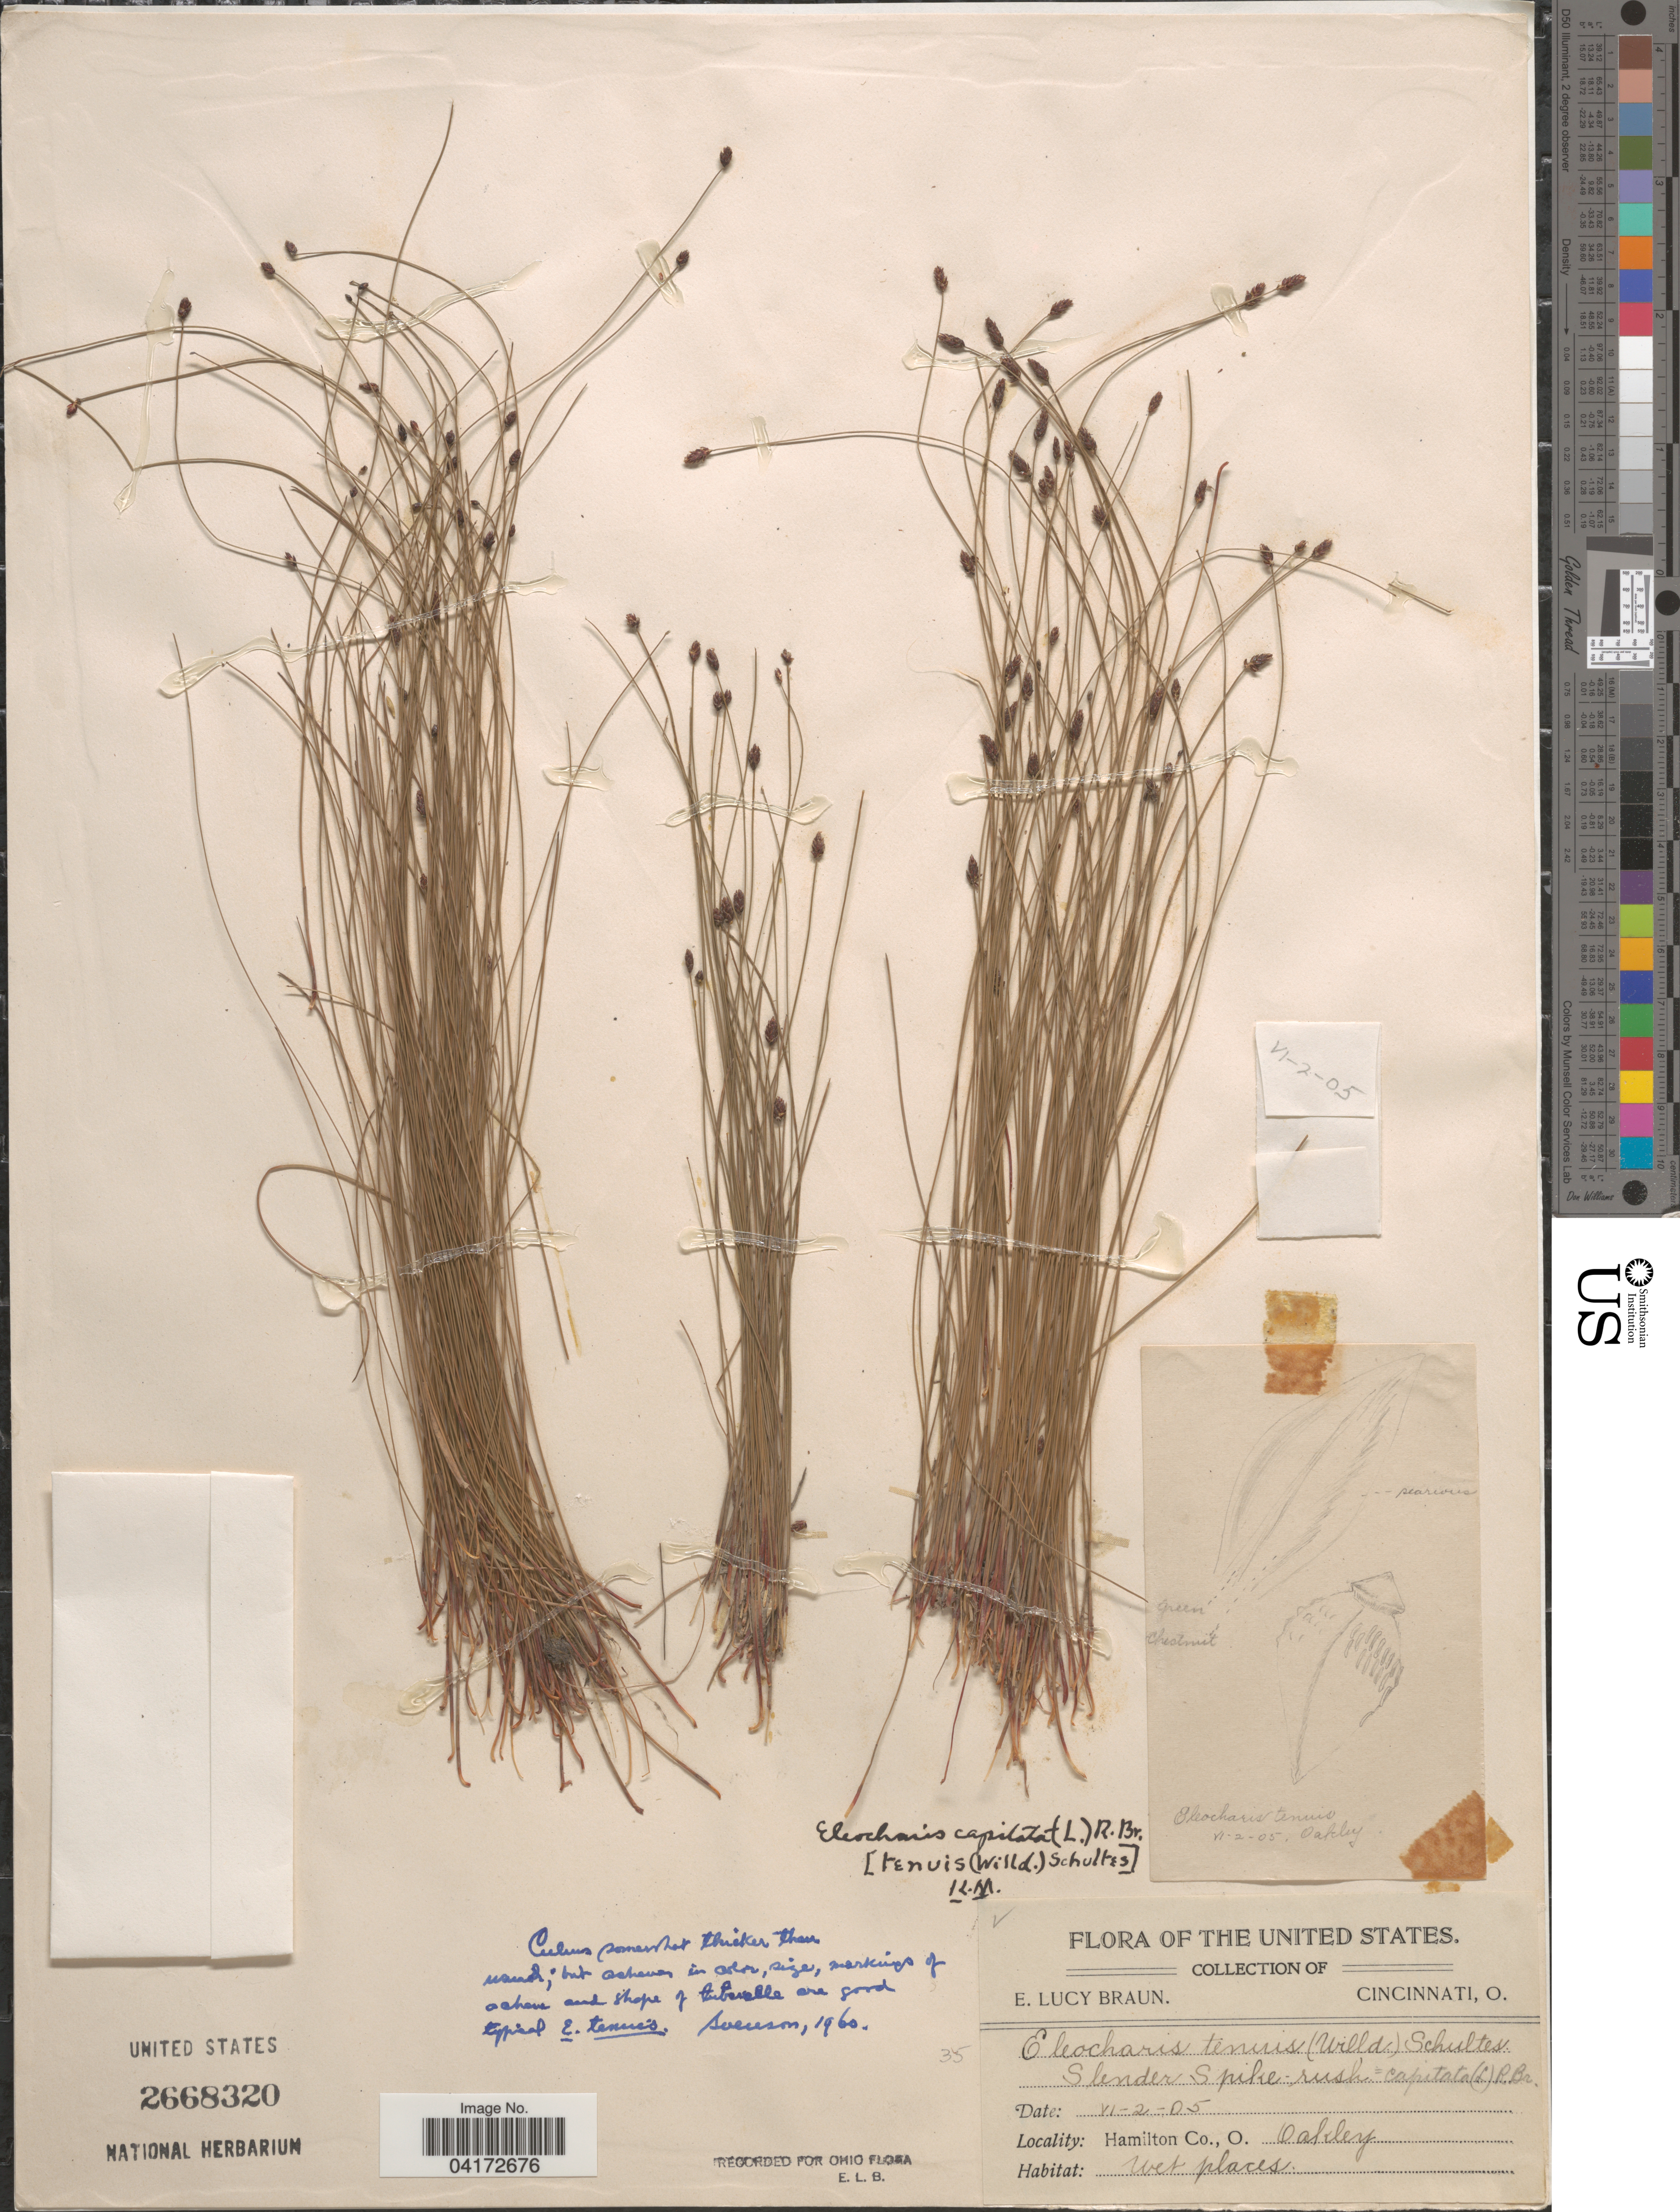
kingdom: Plantae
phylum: Tracheophyta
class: Liliopsida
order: Poales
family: Cyperaceae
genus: Eleocharis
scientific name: Eleocharis capitata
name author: (L.) R. Br.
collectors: E. L. Braun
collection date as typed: Transcribed d/m/y: 2/6/5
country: United States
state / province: Ohio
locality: Hamilton Co. Oakley.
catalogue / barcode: US 2668320